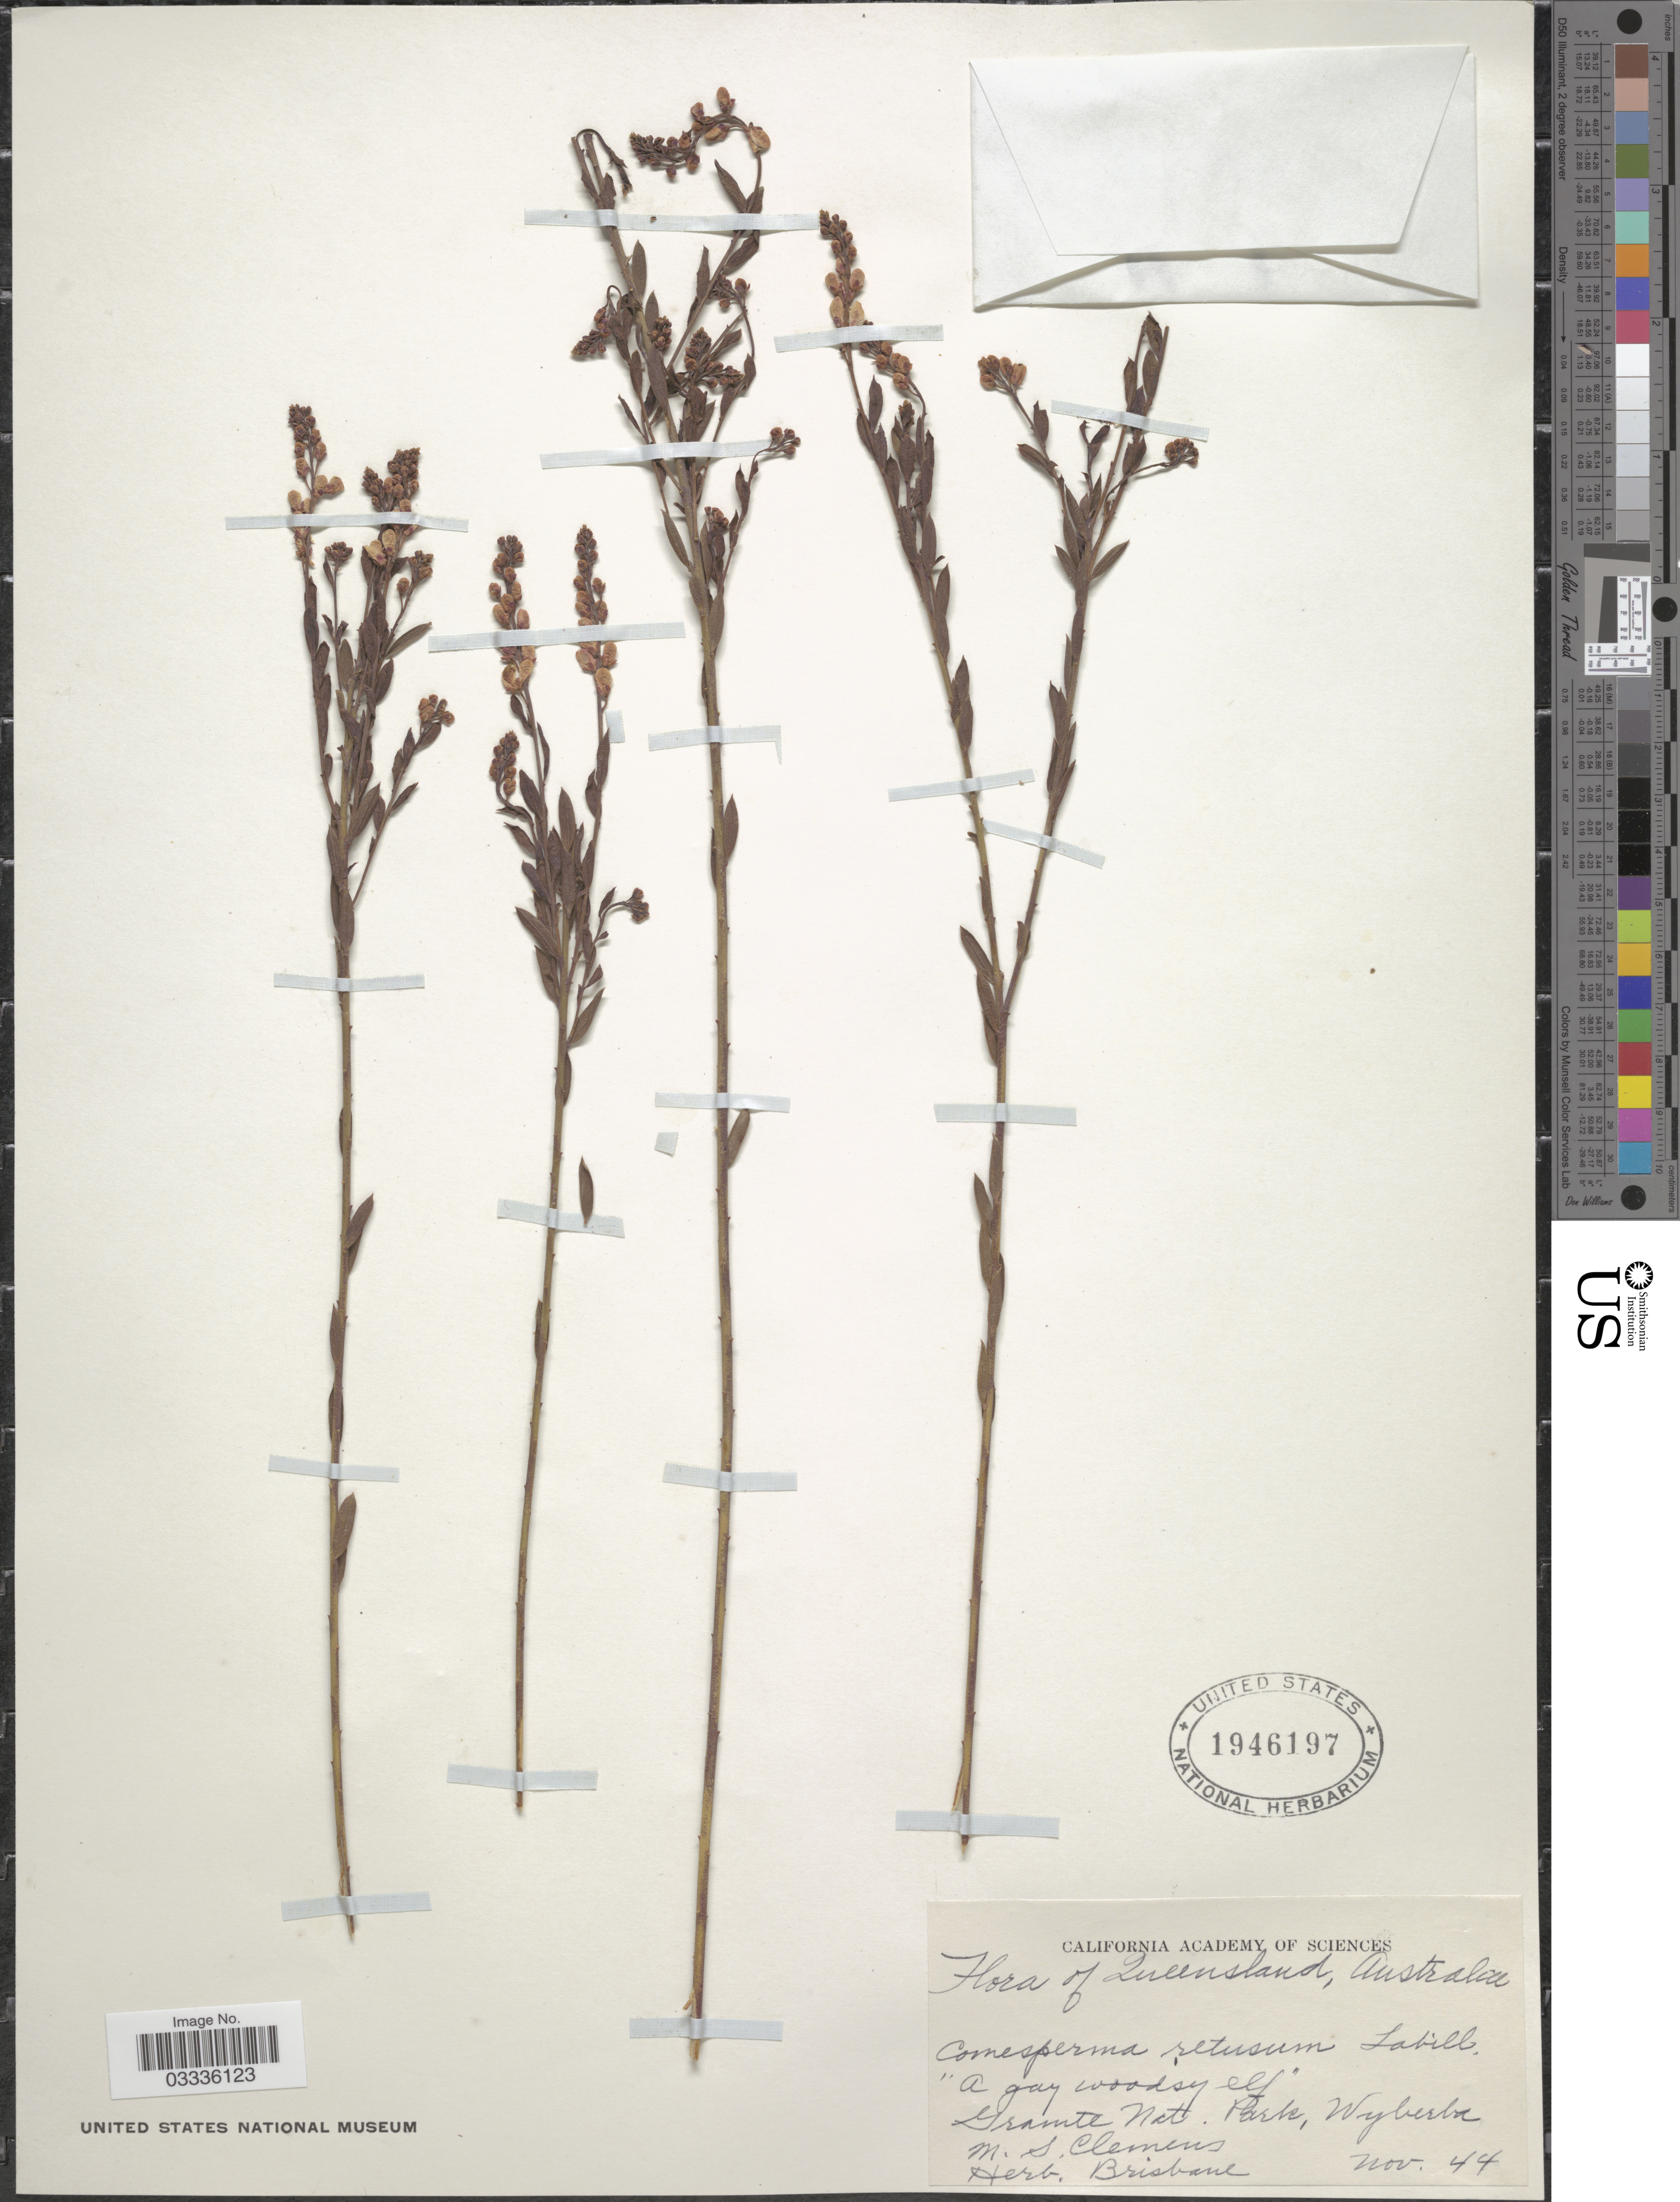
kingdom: Plantae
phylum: Tracheophyta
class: Magnoliopsida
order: Fabales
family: Polygalaceae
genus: Comesperma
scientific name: Comesperma retusum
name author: Labill.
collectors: M. S. Clemens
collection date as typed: Transcribed d/m/y: /11/44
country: Australia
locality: Granite Nat. Park, Wyberba.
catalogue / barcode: US 1946197